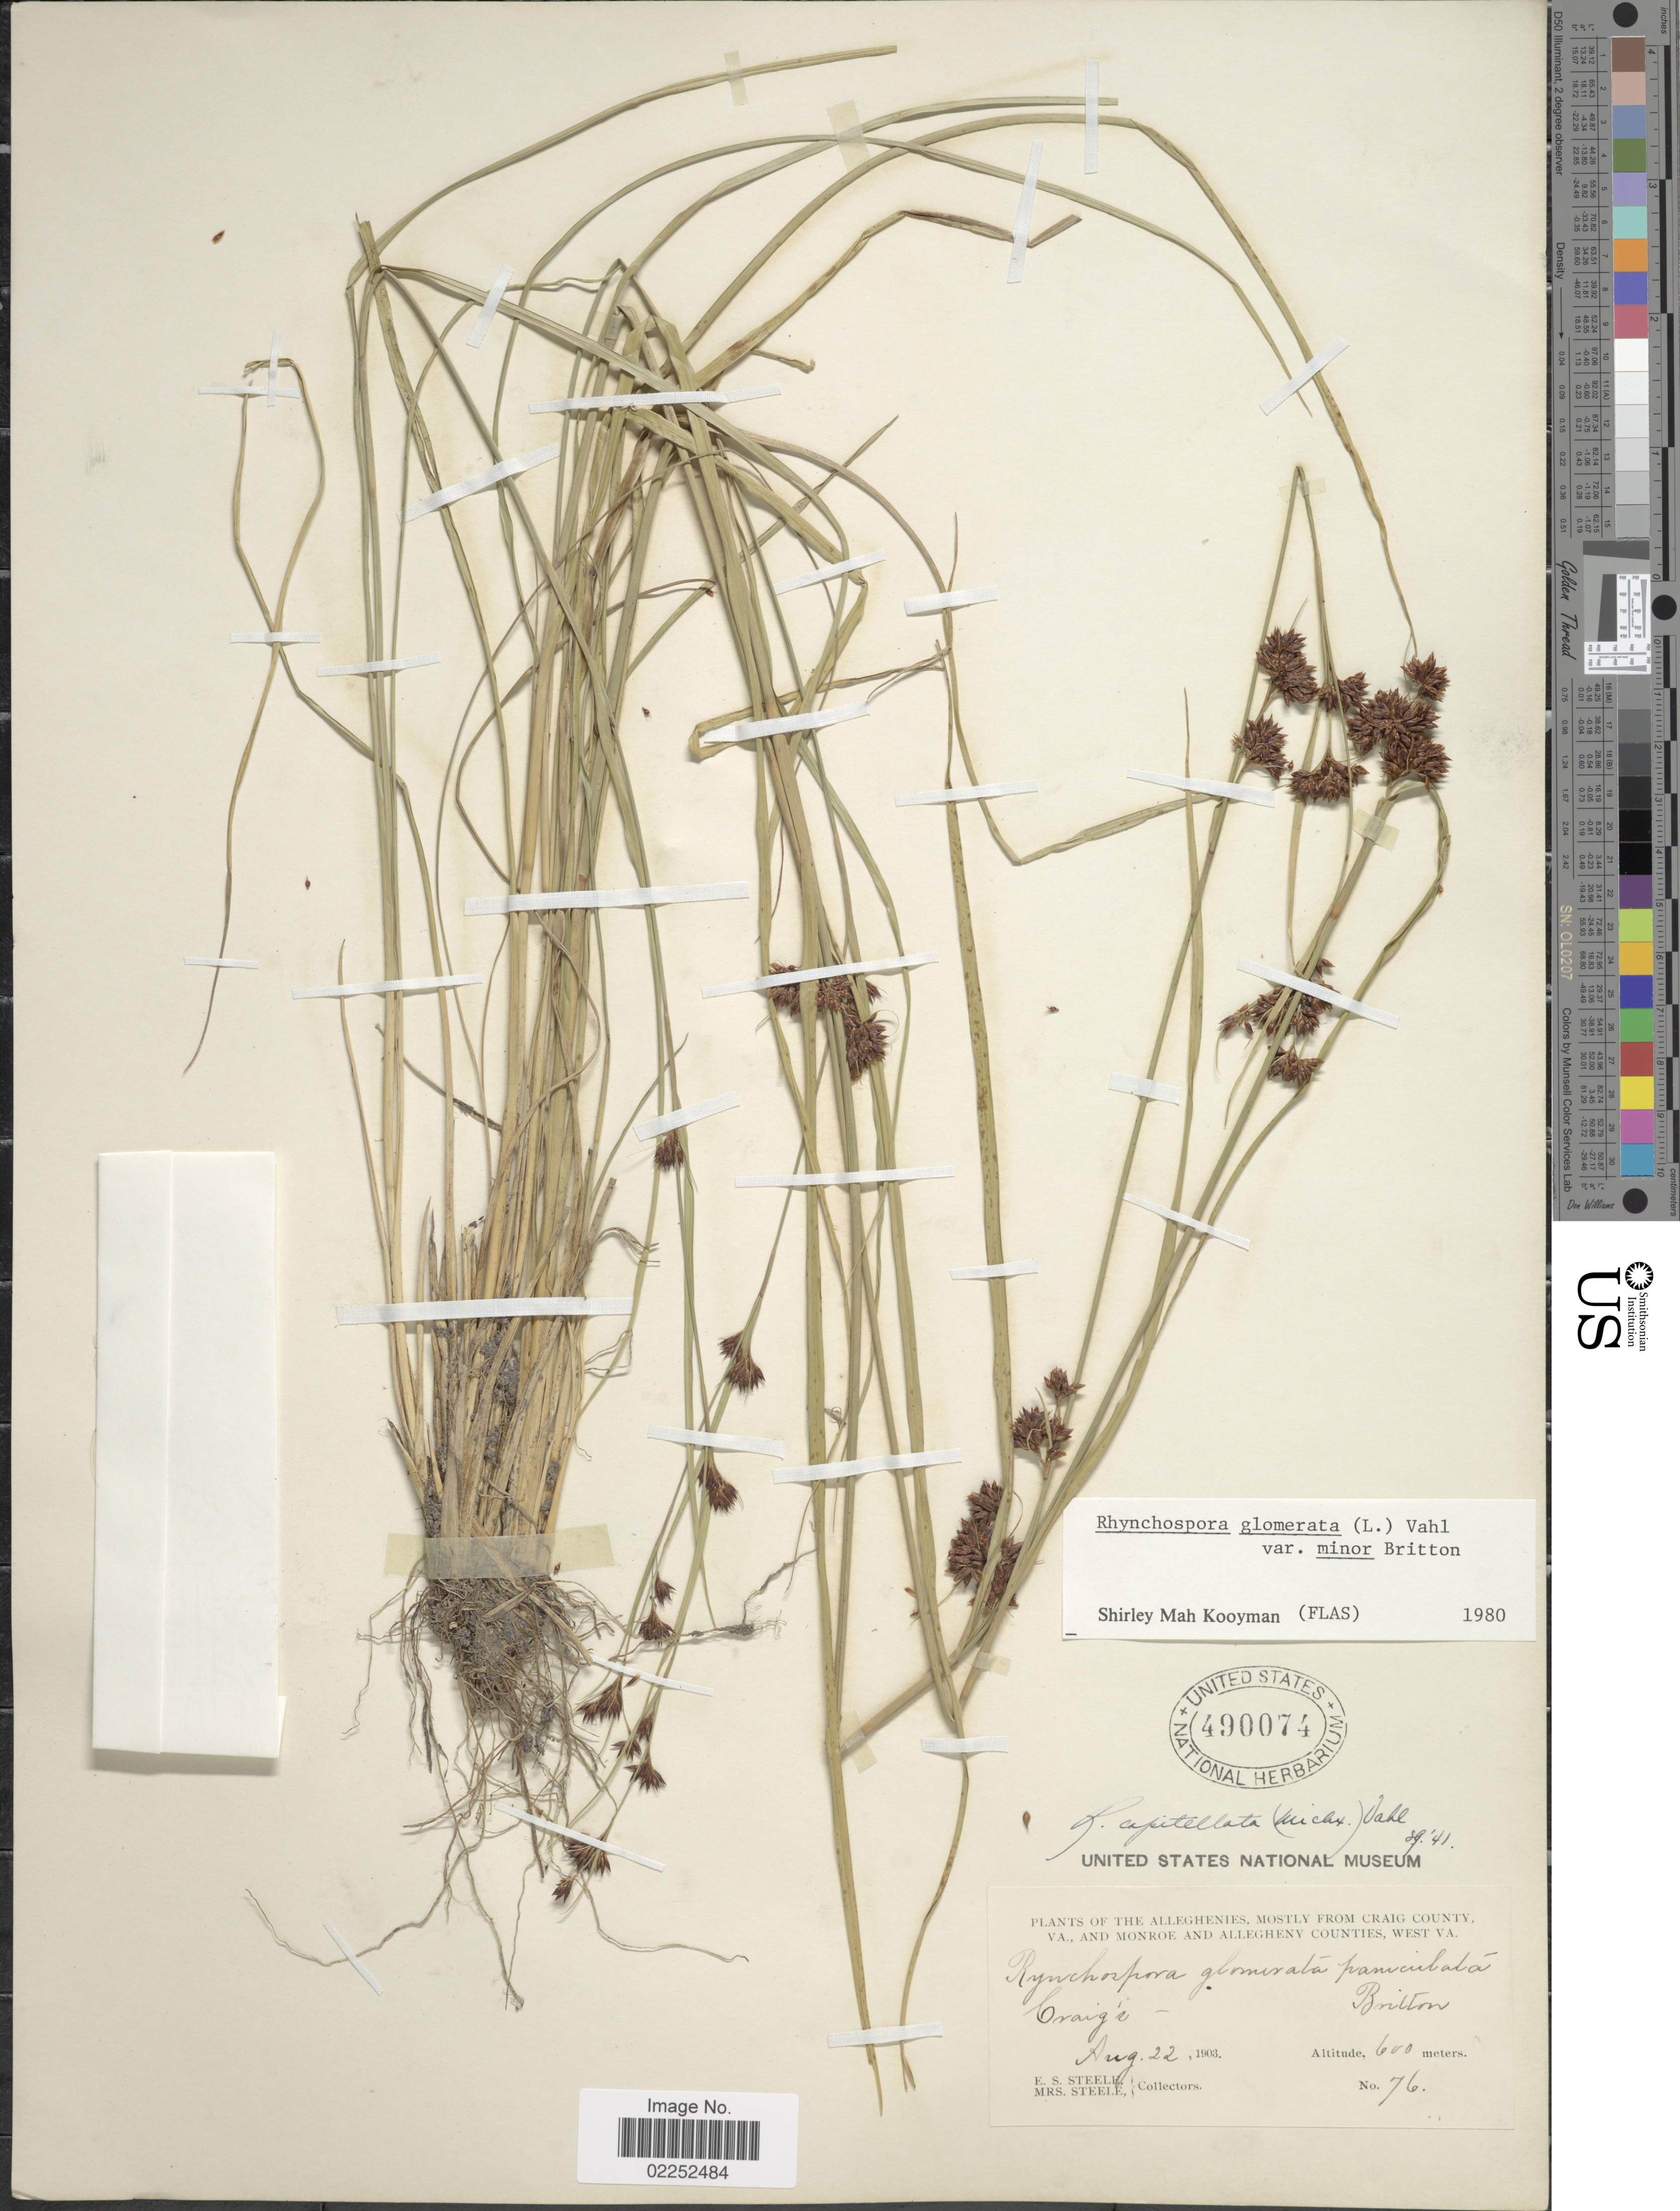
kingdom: Plantae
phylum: Tracheophyta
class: Liliopsida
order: Poales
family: Cyperaceae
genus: Rhynchospora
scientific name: Rhynchospora capitellata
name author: (Michx.) Vahl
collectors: E. Steele & Mrs. E. S. Steele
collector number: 76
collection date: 1903-08-22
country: United States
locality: The Alleghenies, mostly from Craig County, VA., and Monroe and Allegheny Counties, West VA, Craig's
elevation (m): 600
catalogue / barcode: US 490074